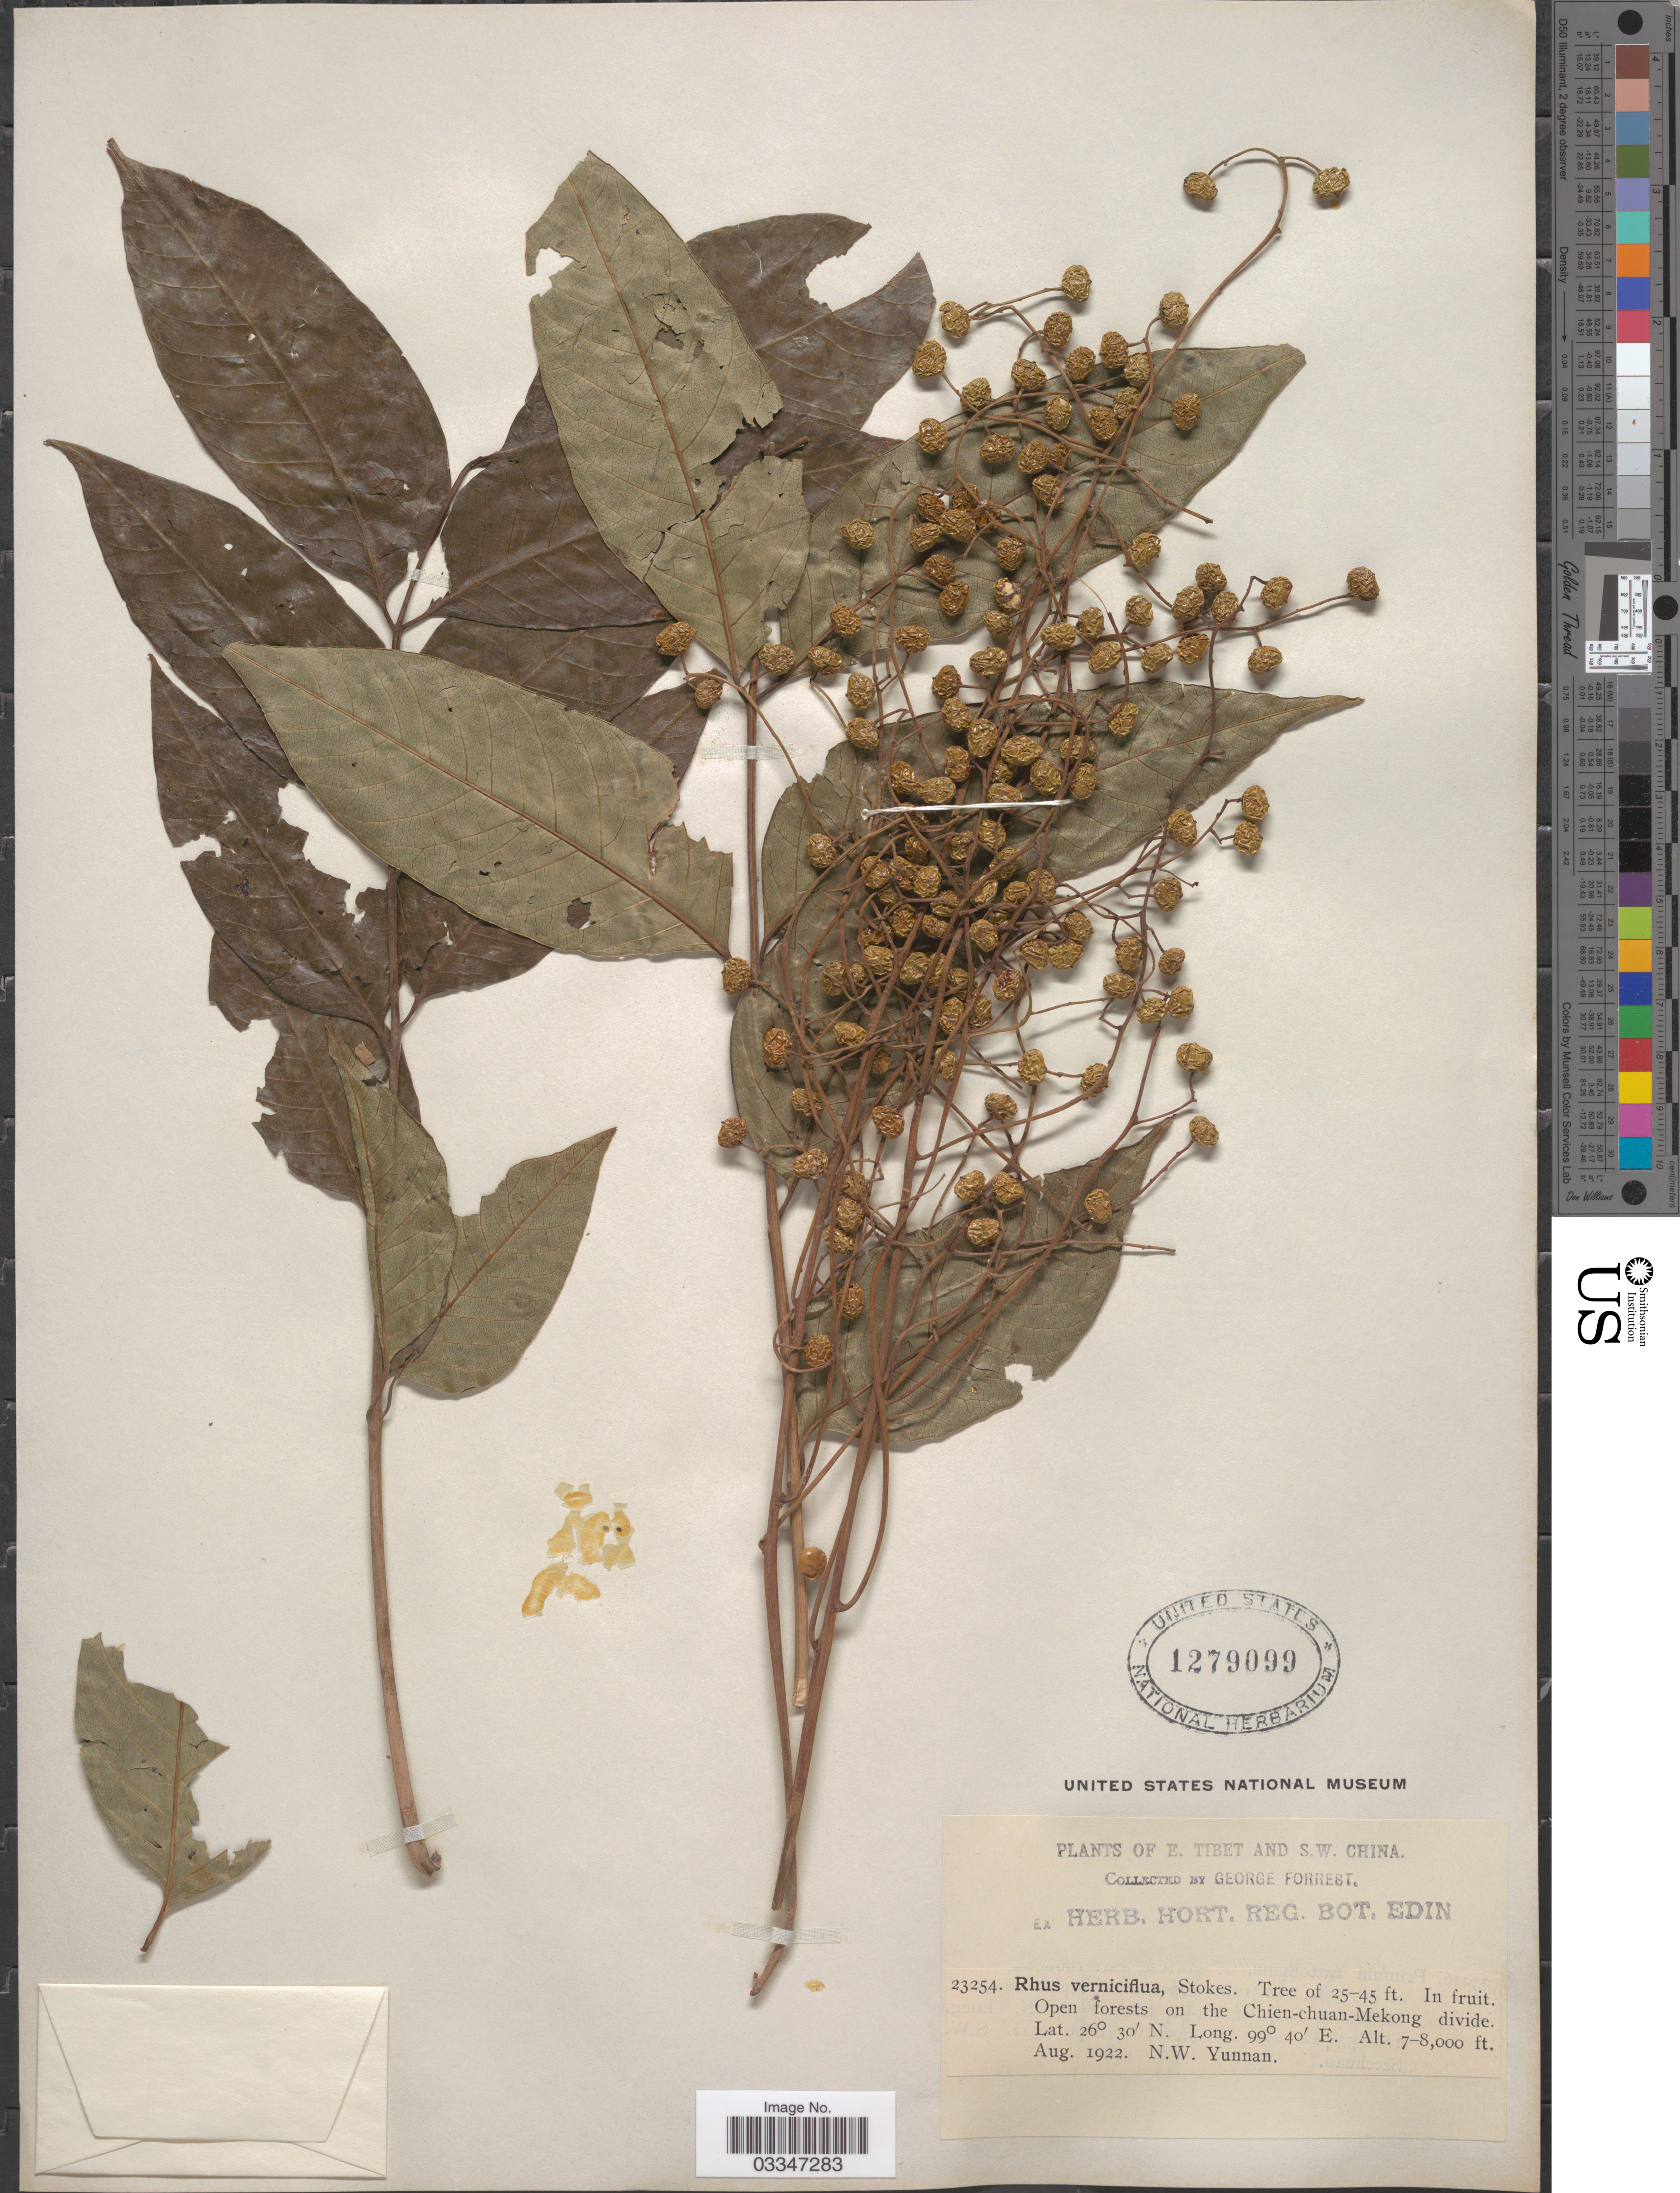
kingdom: Plantae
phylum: Tracheophyta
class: Magnoliopsida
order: Sapindales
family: Anacardiaceae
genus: Rhus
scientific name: Rhus verniciflua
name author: Stokes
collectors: G. Forrest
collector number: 23254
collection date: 1922-08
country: China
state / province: Yunnan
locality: Open forests on the Chien-chuan-Mekong divide. N.W. Yunnan.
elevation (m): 2134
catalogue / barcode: US 1279099